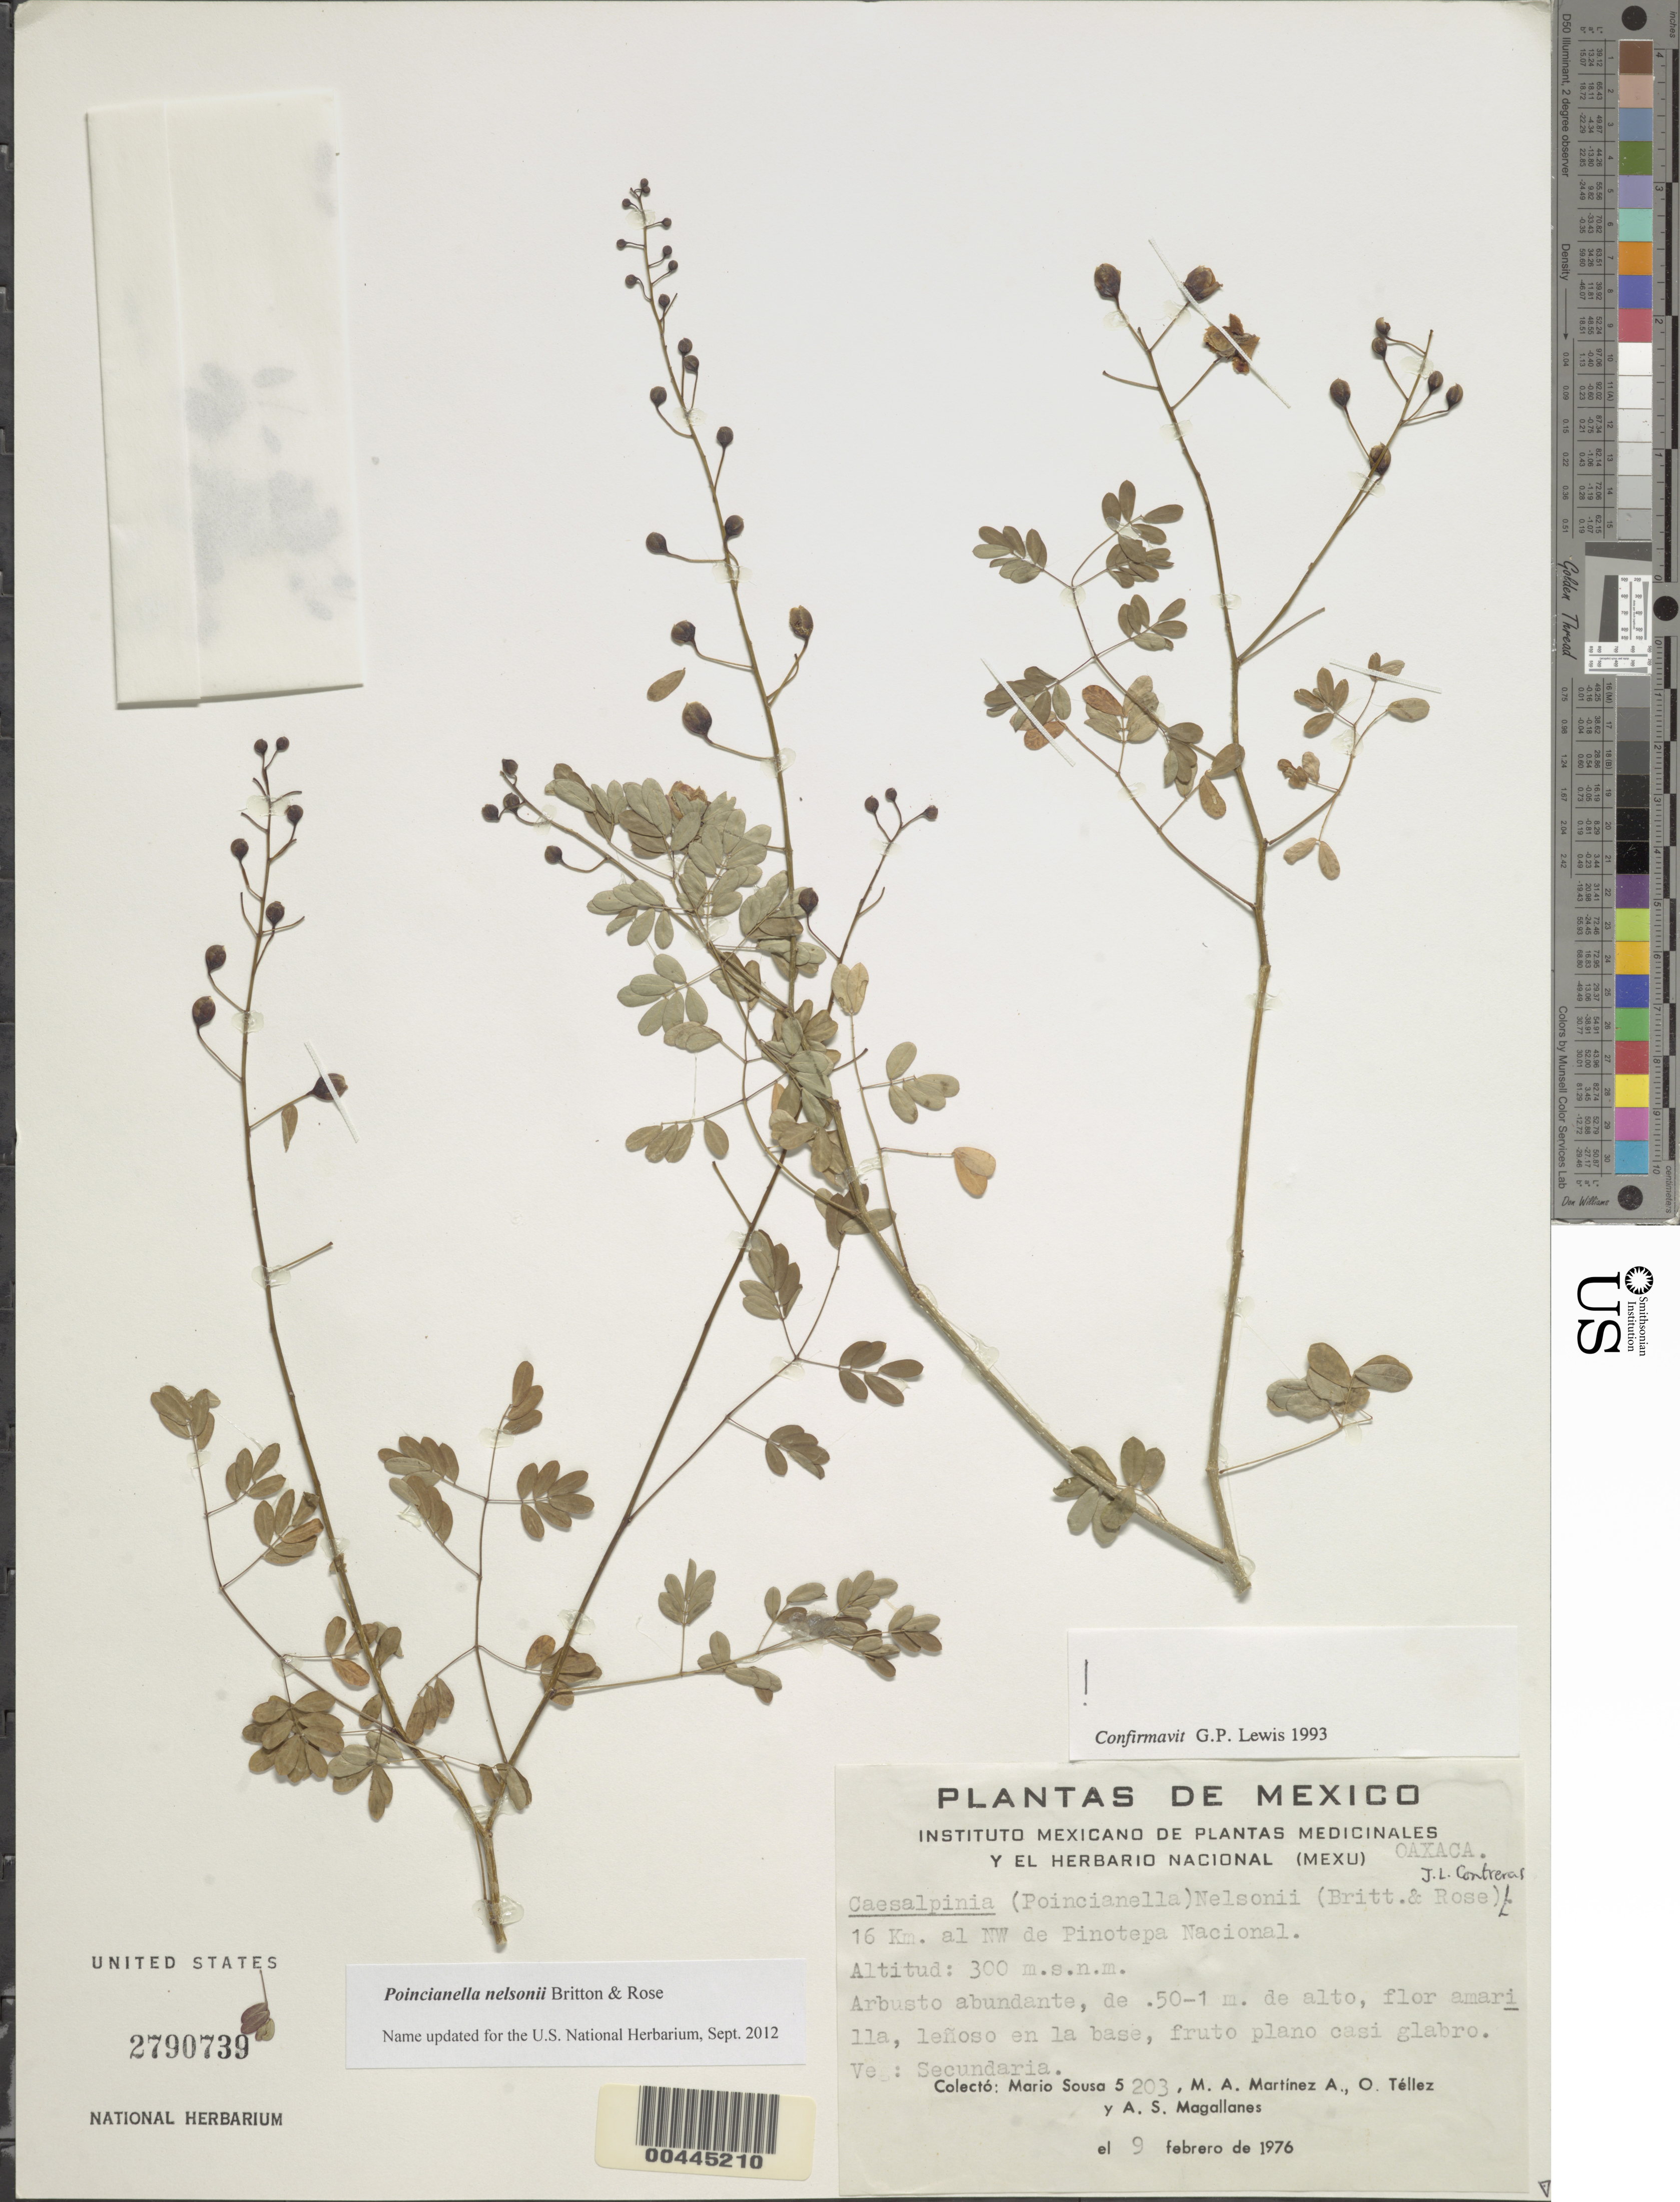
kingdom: Plantae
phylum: Tracheophyta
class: Magnoliopsida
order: Fabales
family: Fabaceae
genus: Erythrostemon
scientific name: Erythrostemon nelsonii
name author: (Britton & Rose) Gagnon & G.P. Lewis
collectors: M. Sousa S., M. A. Martínez Alfaro, O. Téllez V. & A. Magallanes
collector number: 5203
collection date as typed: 09 Feb 1976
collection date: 1976-02-09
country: Mexico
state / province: Oaxaca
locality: Nw de pinotepa national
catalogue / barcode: US 2790739